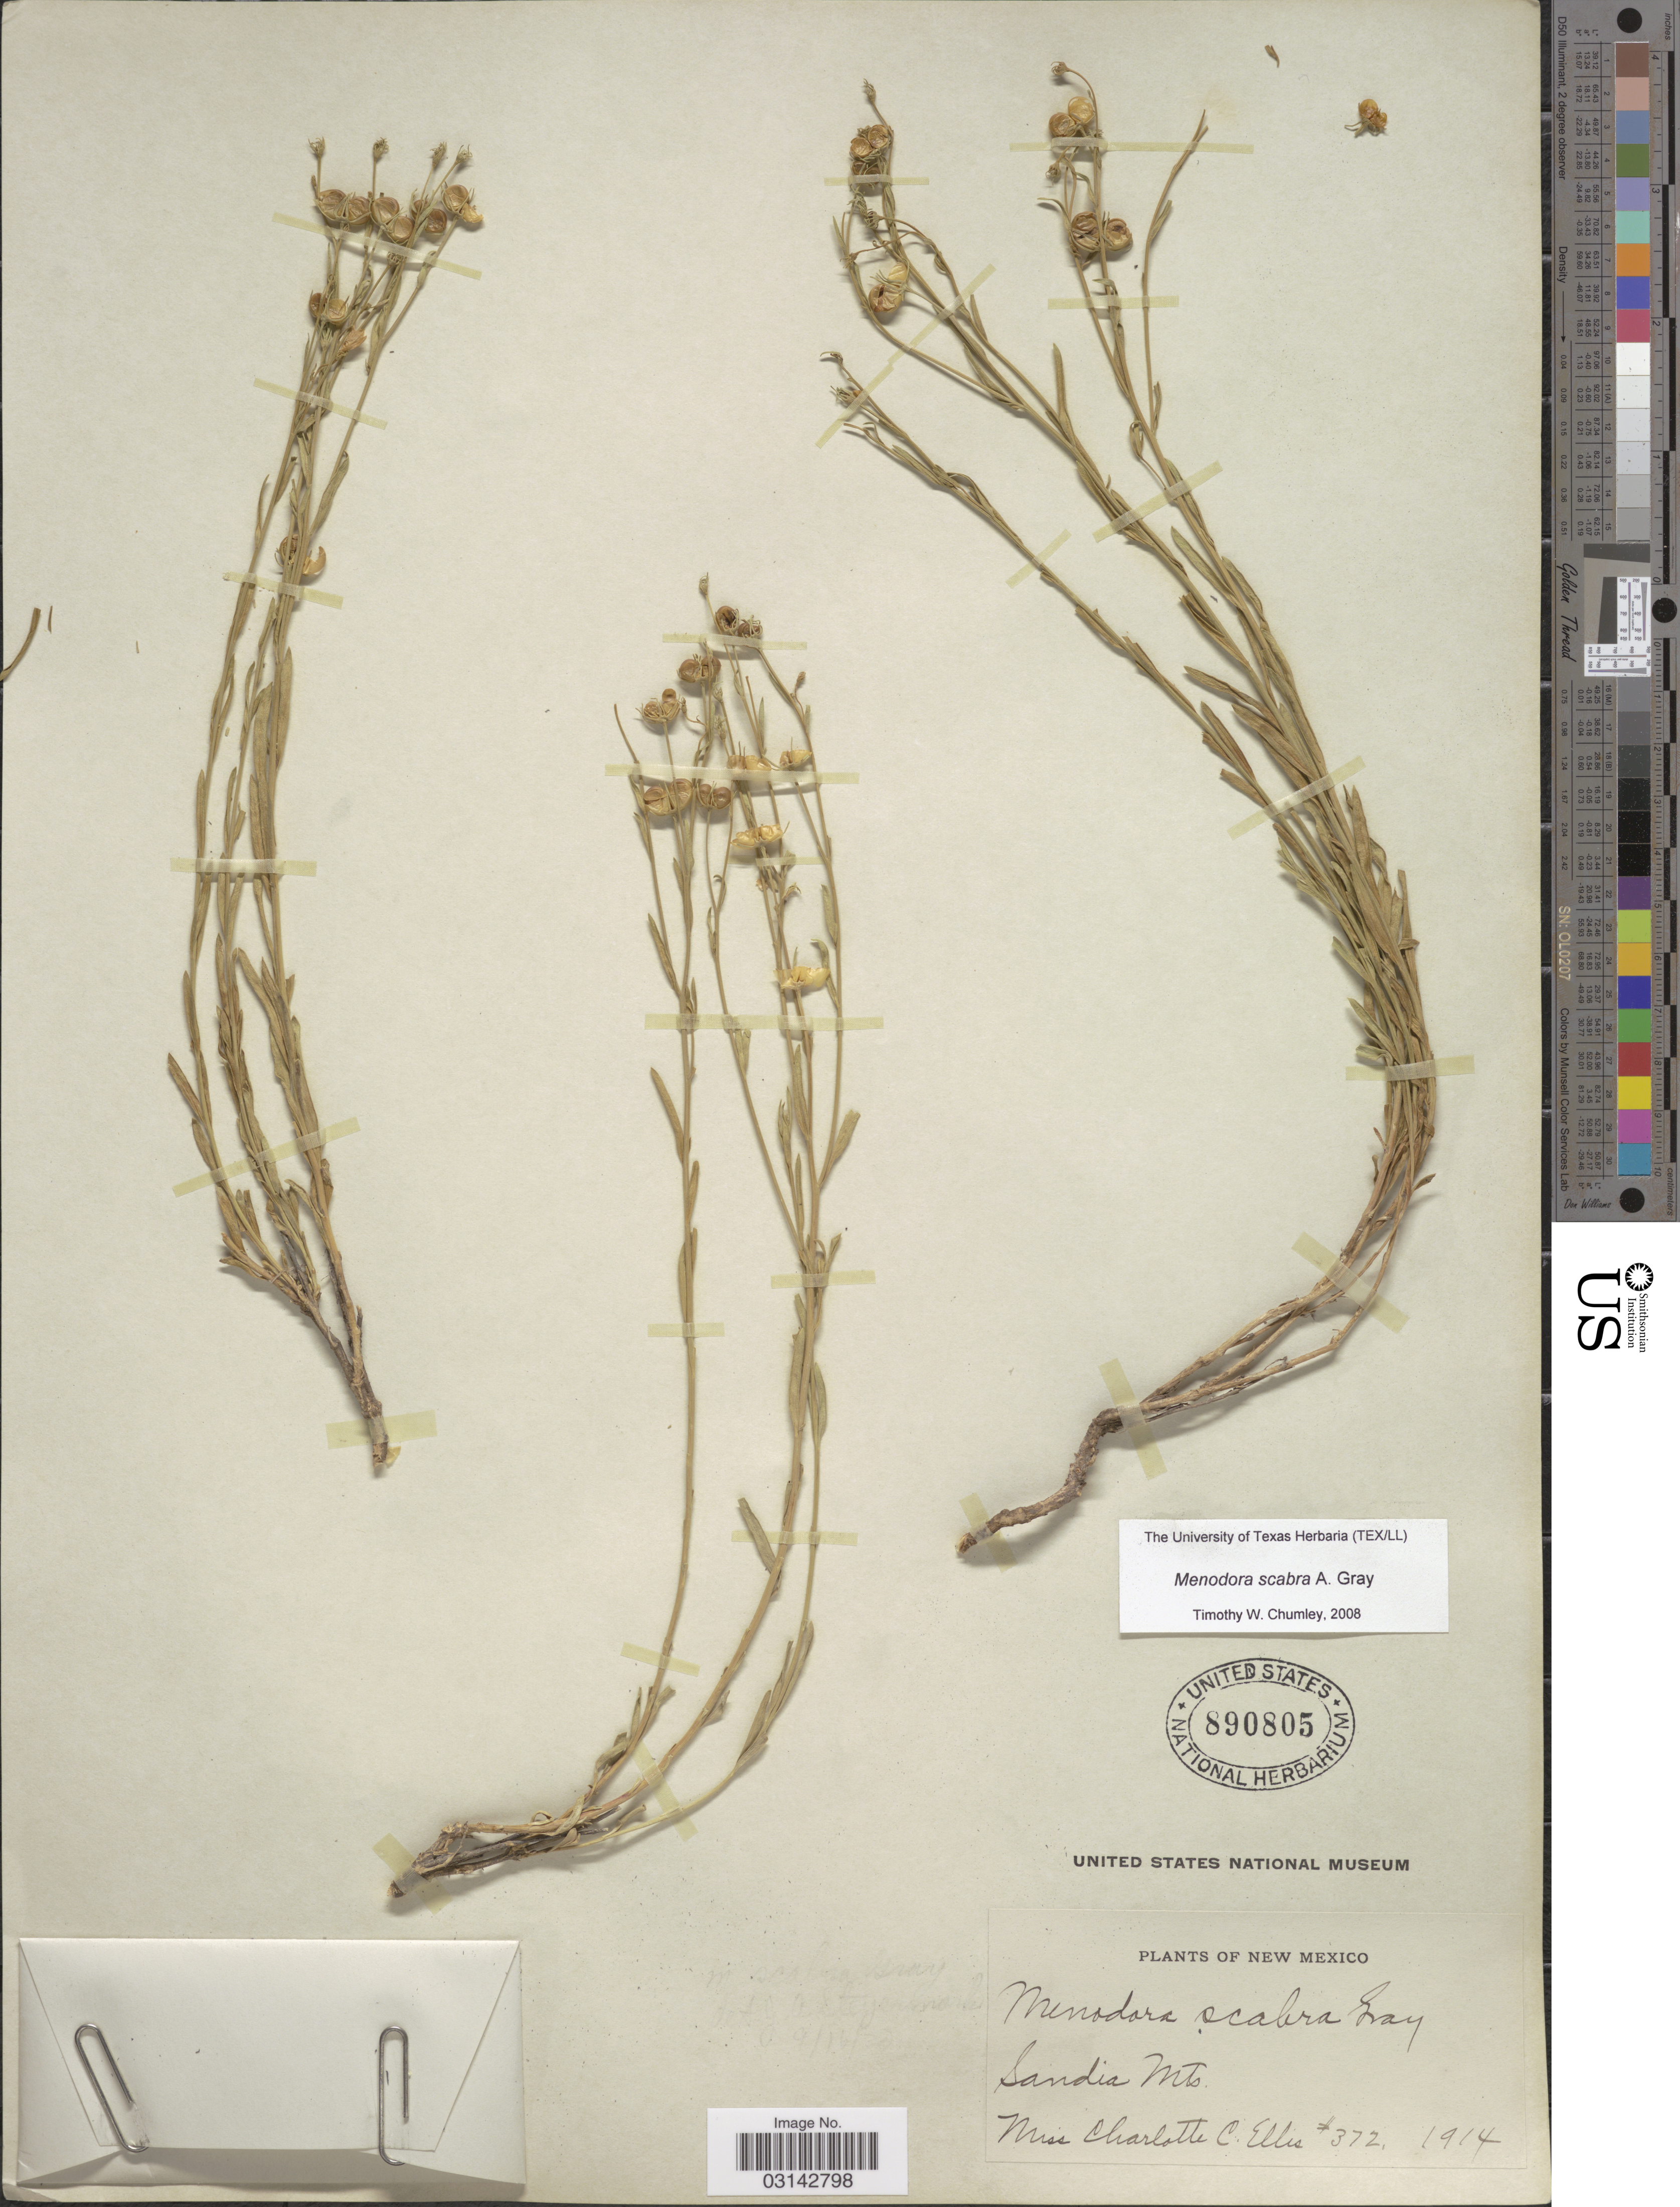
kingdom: Plantae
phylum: Tracheophyta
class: Magnoliopsida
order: Lamiales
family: Oleaceae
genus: Menodora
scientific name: Menodora scabra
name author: A. Gray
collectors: C. C. Ellis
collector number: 372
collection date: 1914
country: United States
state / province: New Mexico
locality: Sandia Mts.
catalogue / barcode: US 890805